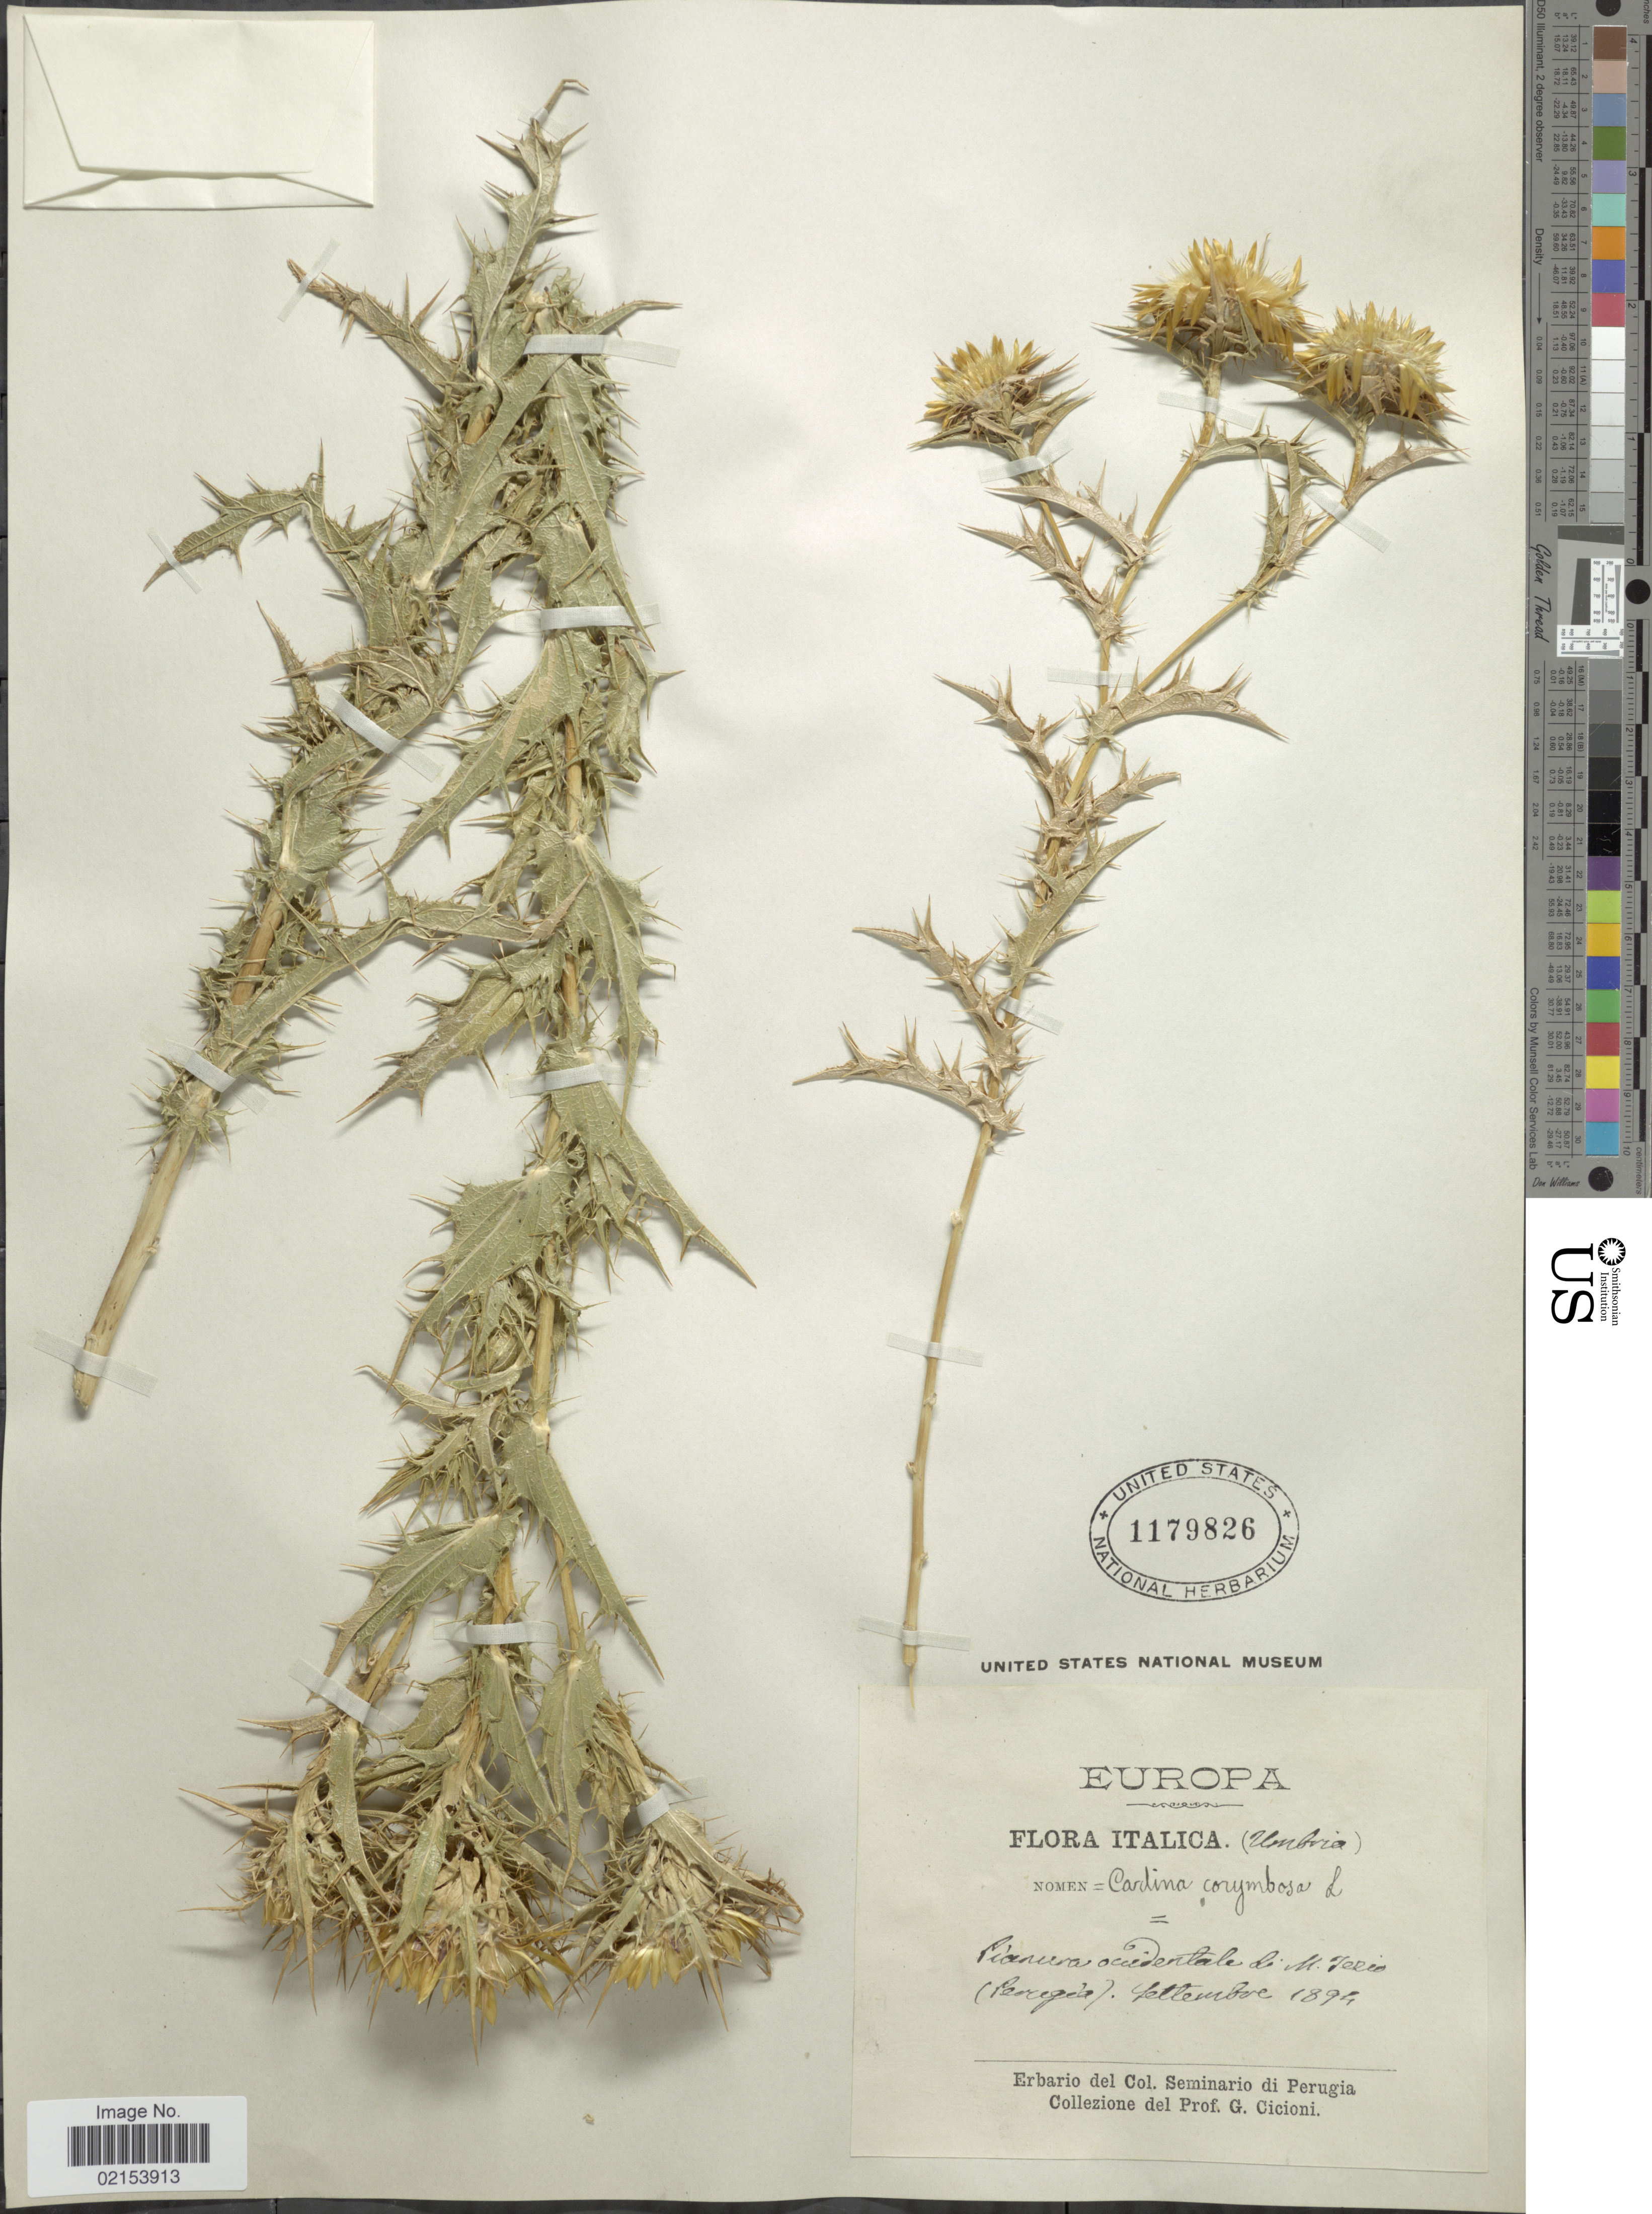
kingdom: Plantae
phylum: Tracheophyta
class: Magnoliopsida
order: Asterales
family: Asteraceae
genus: Carlina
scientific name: Carlina corymbosa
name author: L.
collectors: G. Cicioni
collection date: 1894-09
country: Italy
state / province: Umbria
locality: Pianura occidentale de Mt. Jerio [interpreted] (Peregea) [interpreted]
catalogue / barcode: US 1179826